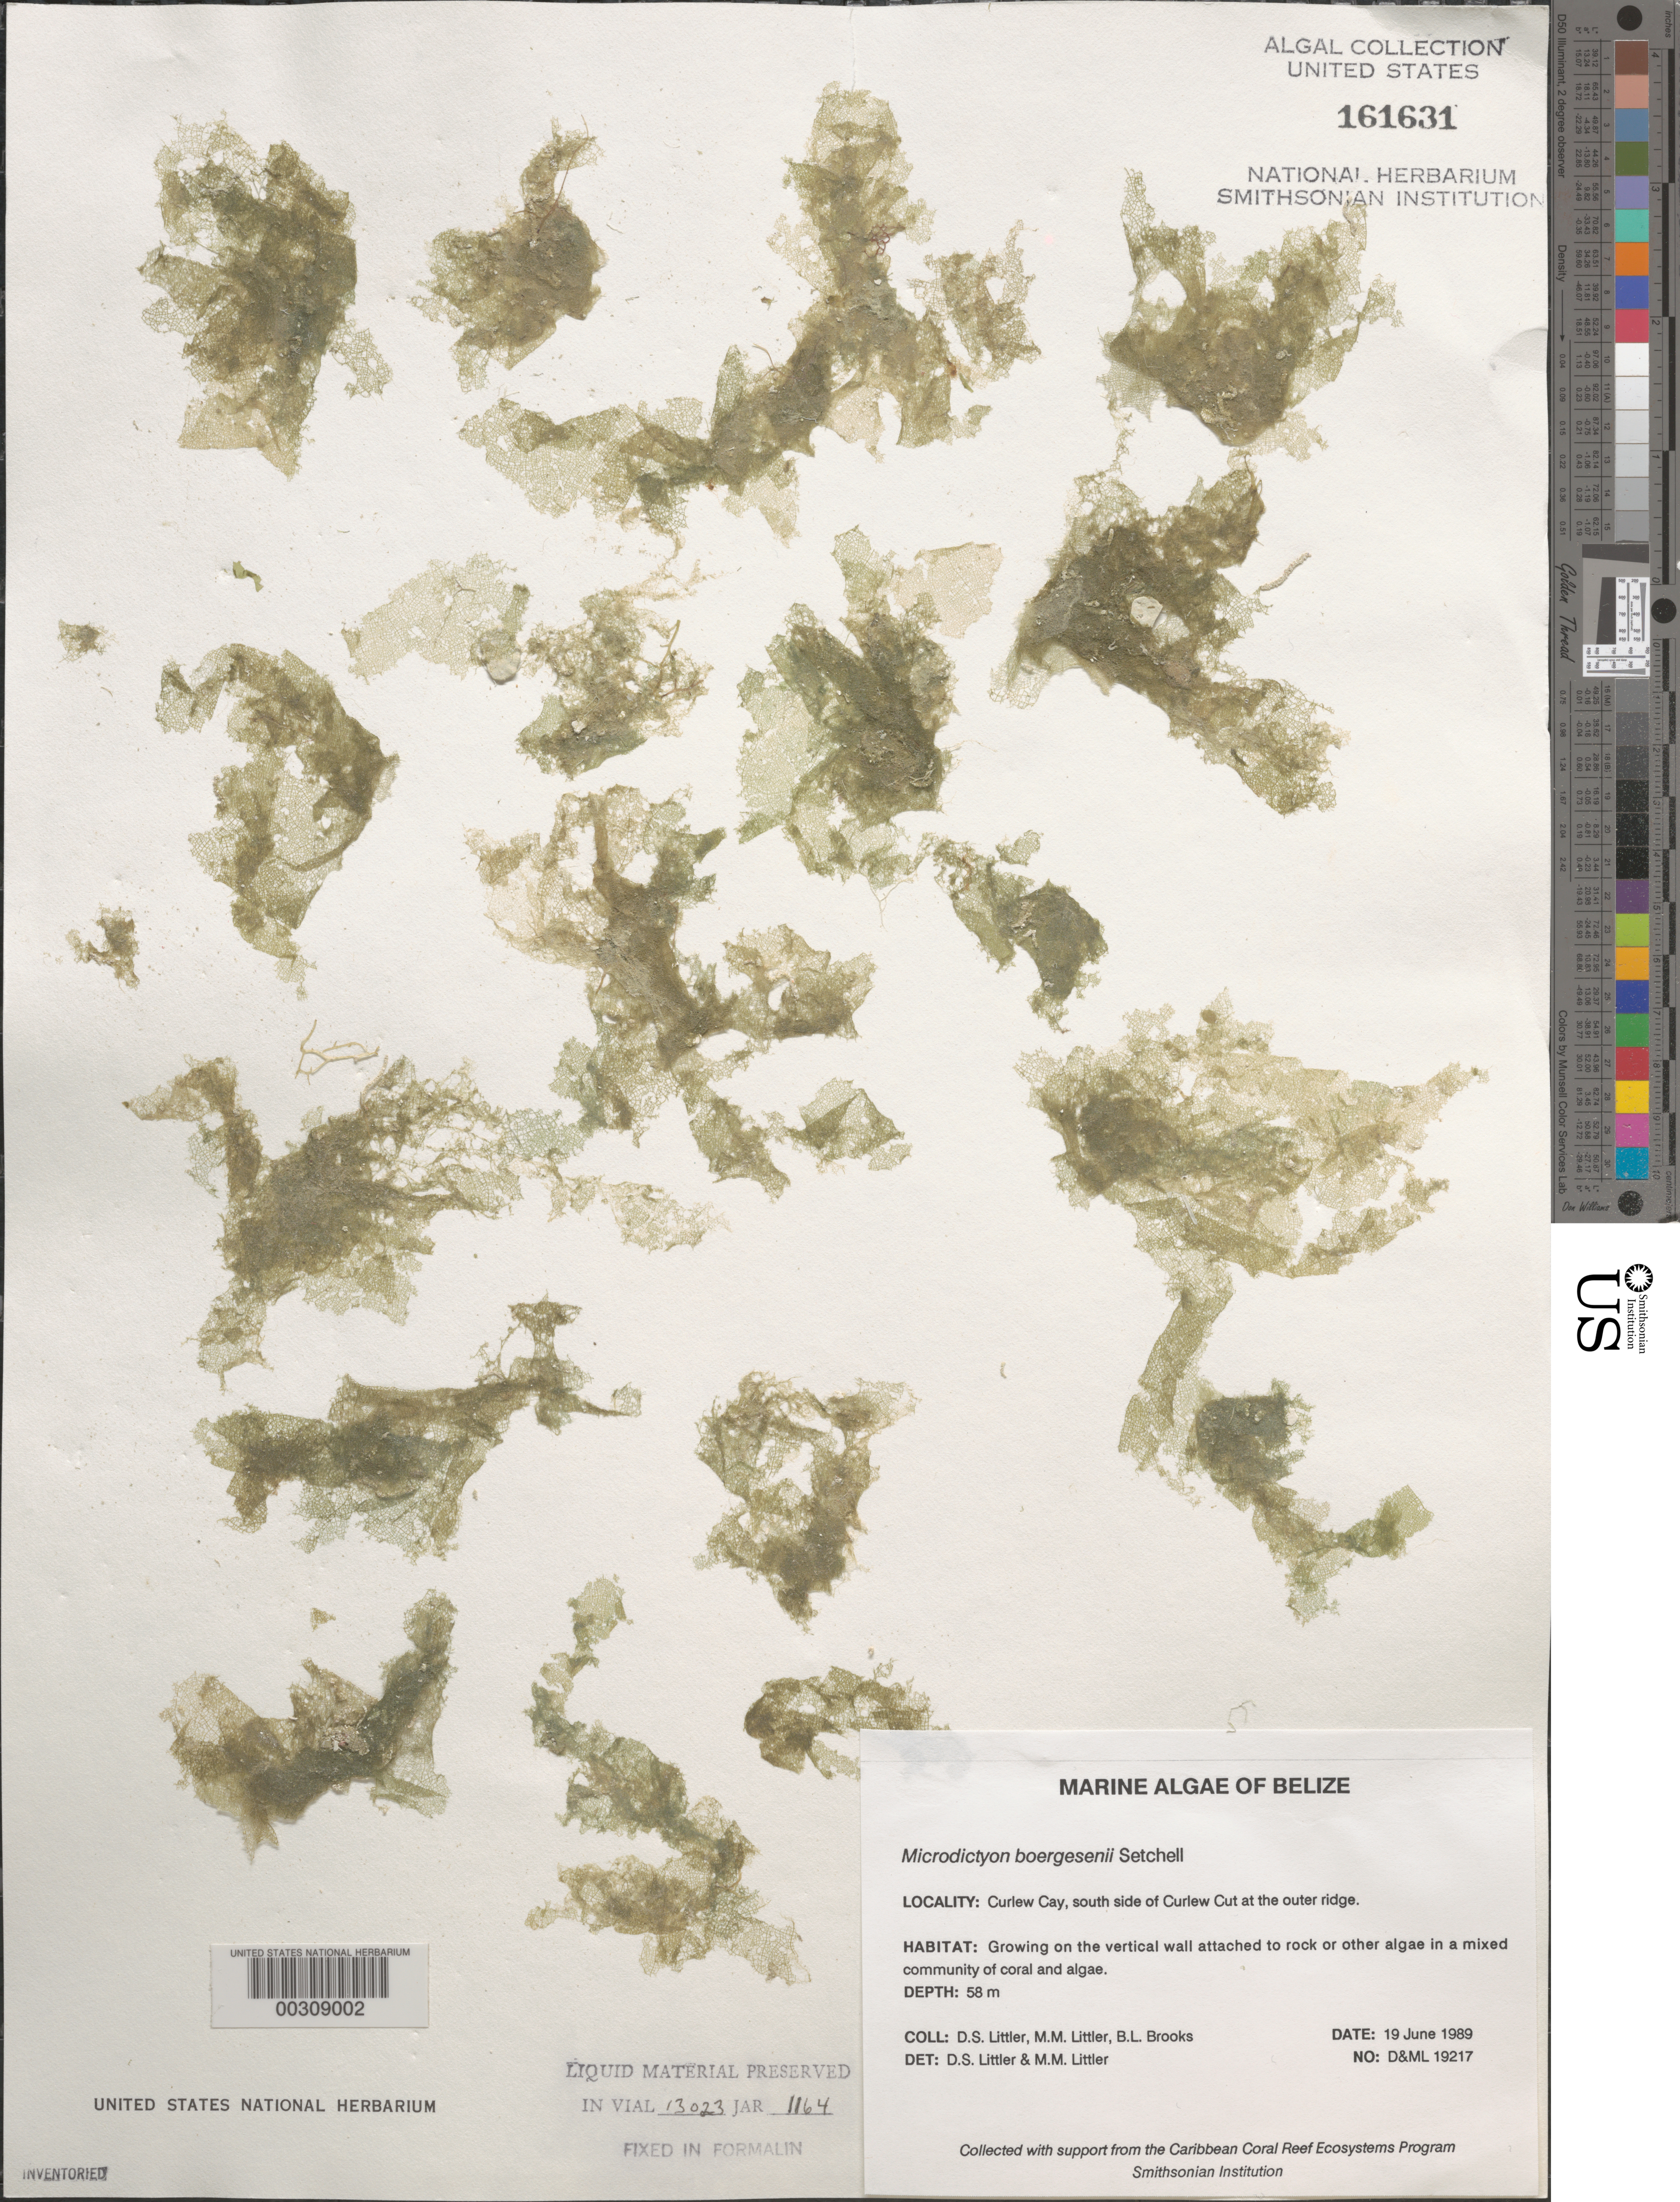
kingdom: Plantae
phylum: Chlorophyta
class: Ulvophyceae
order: Cladophorales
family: Anadyomenaceae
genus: Microdictyon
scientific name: Microdictyon boergesenii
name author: Setch.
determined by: Littler, D. S.; Littler, M. M.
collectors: D. S. Littler, M. M. Littler & B. Brooks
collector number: D&ML 19217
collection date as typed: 19 Jun 1989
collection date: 1989-06-19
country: Belize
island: Curlew Cay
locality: South side of Curlew Cut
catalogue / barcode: US 161631